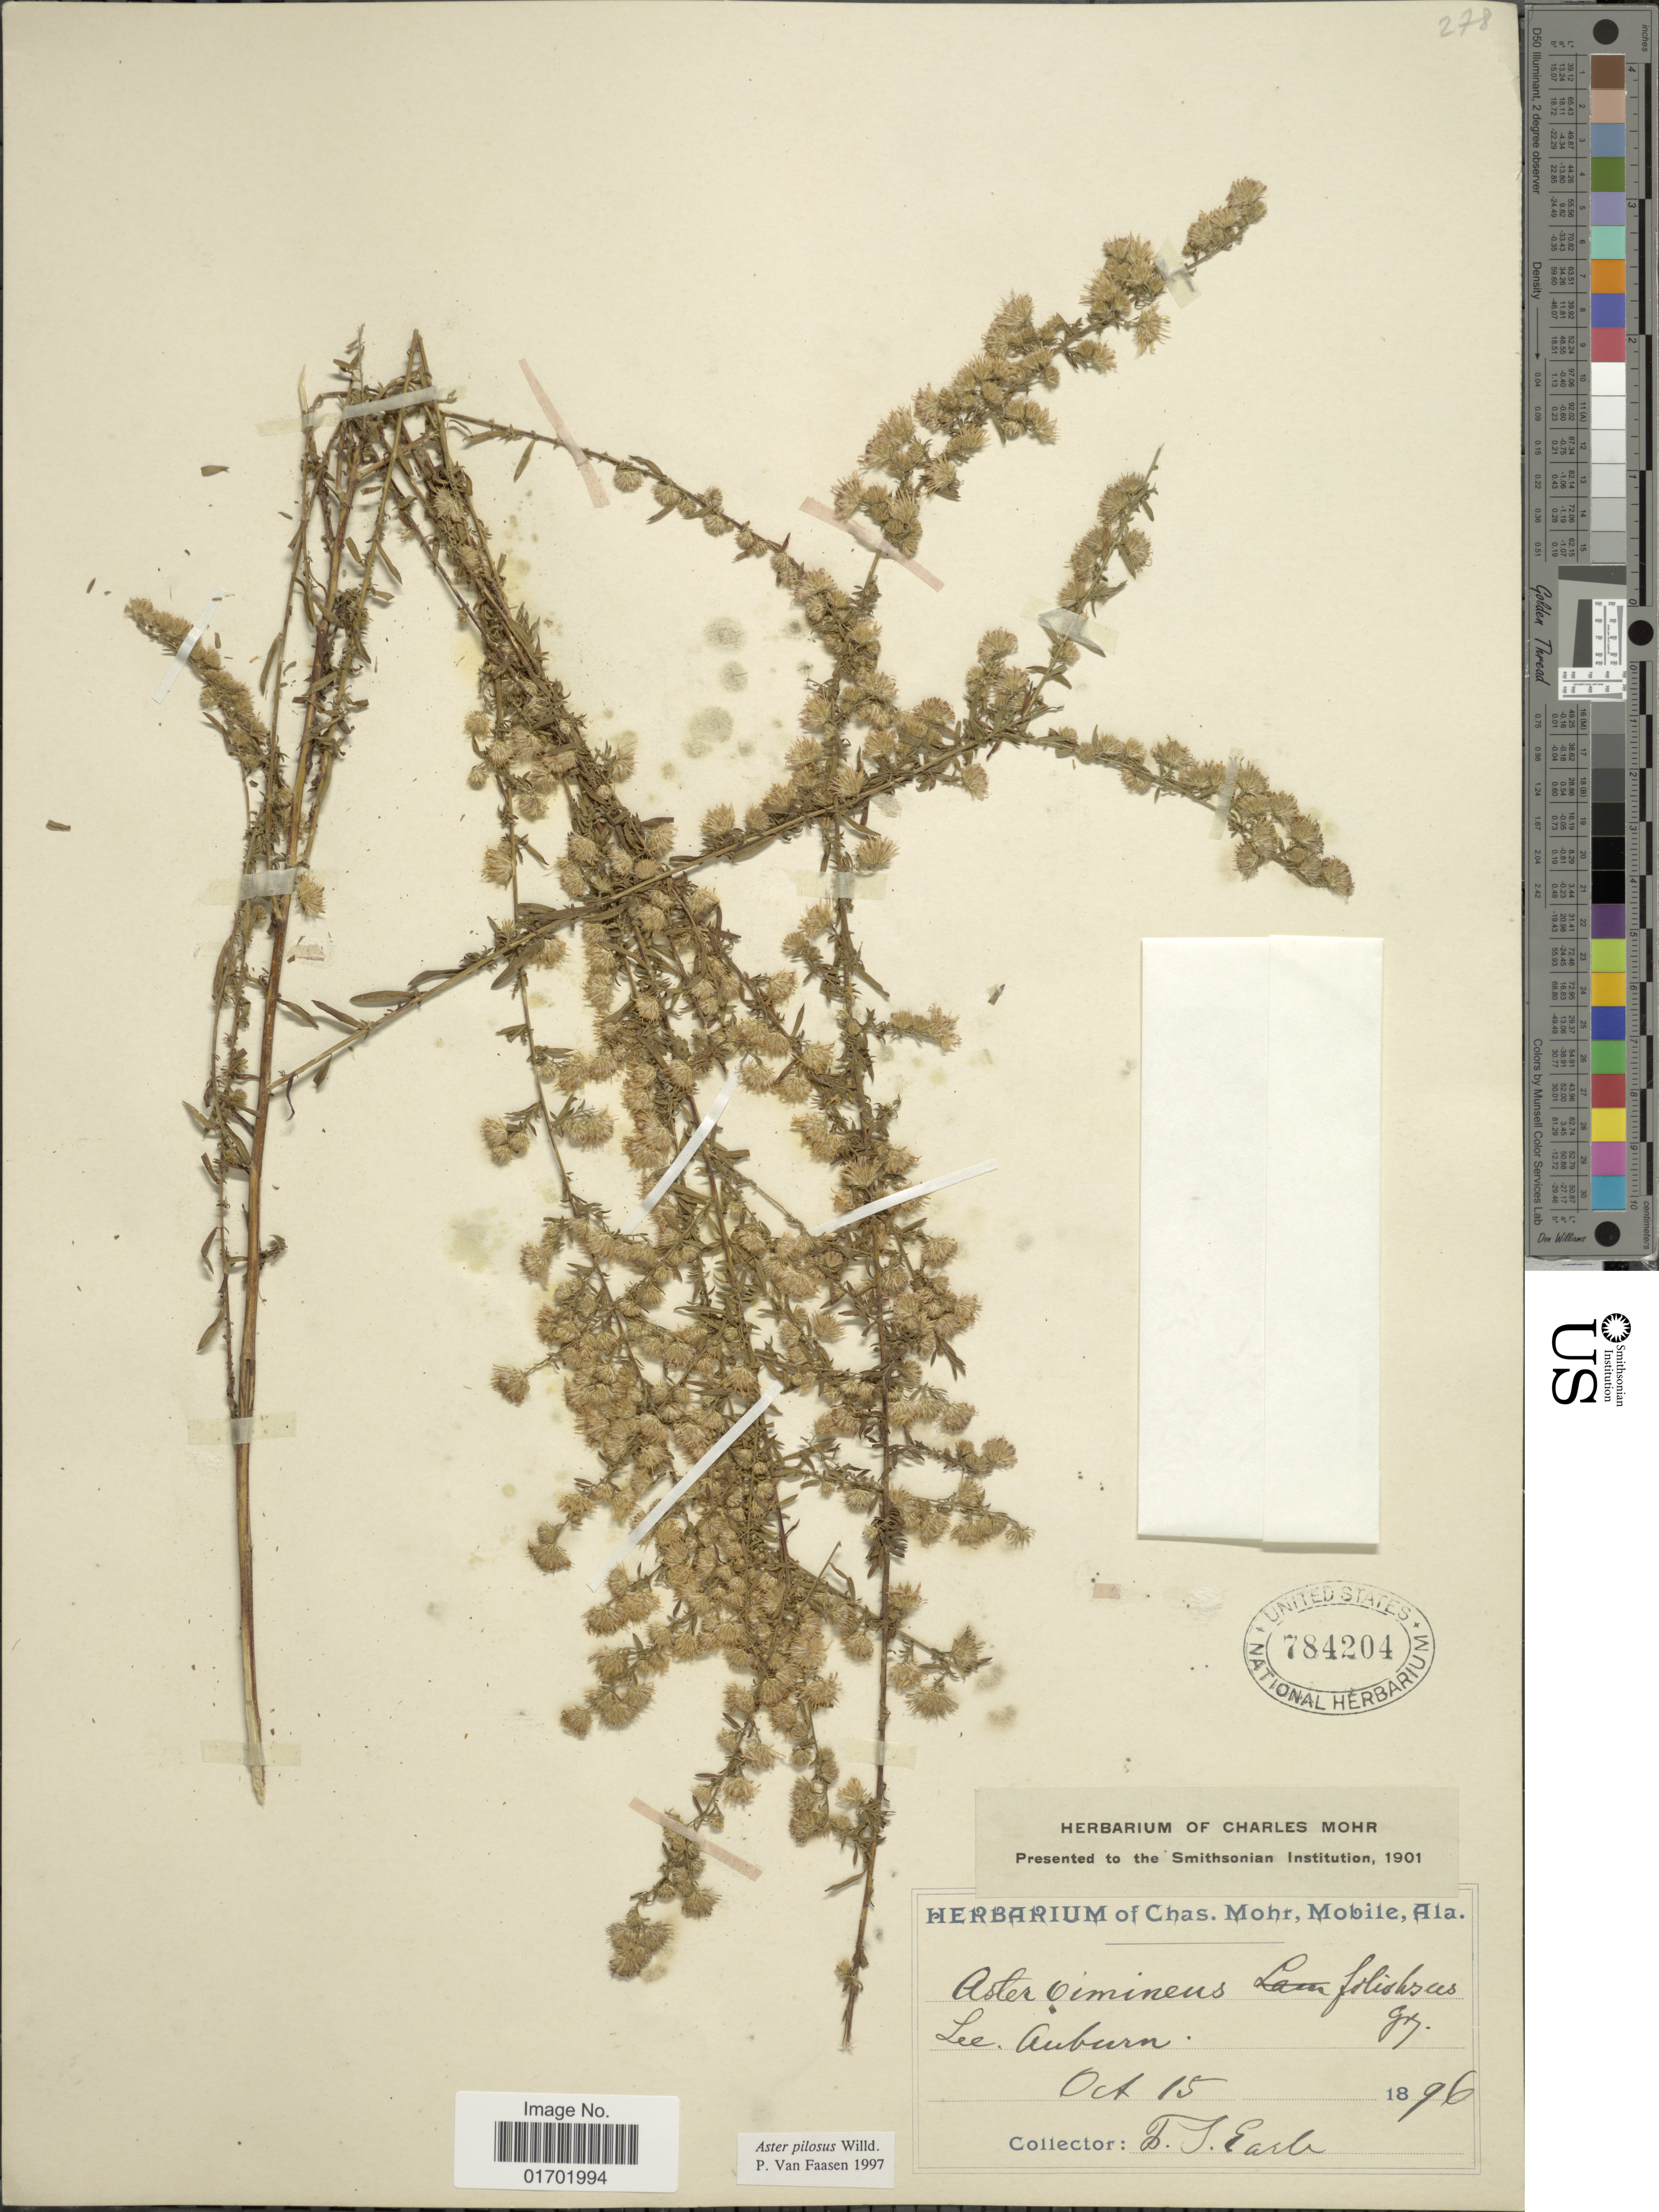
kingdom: Plantae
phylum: Tracheophyta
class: Magnoliopsida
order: Asterales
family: Asteraceae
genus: Symphyotrichum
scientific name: Symphyotrichum pilosum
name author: (Willd.) G.L. Nesom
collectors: F. S. Earle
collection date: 1896-10-15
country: United States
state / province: Alabama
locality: Lee, Auburn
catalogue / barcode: US 784204